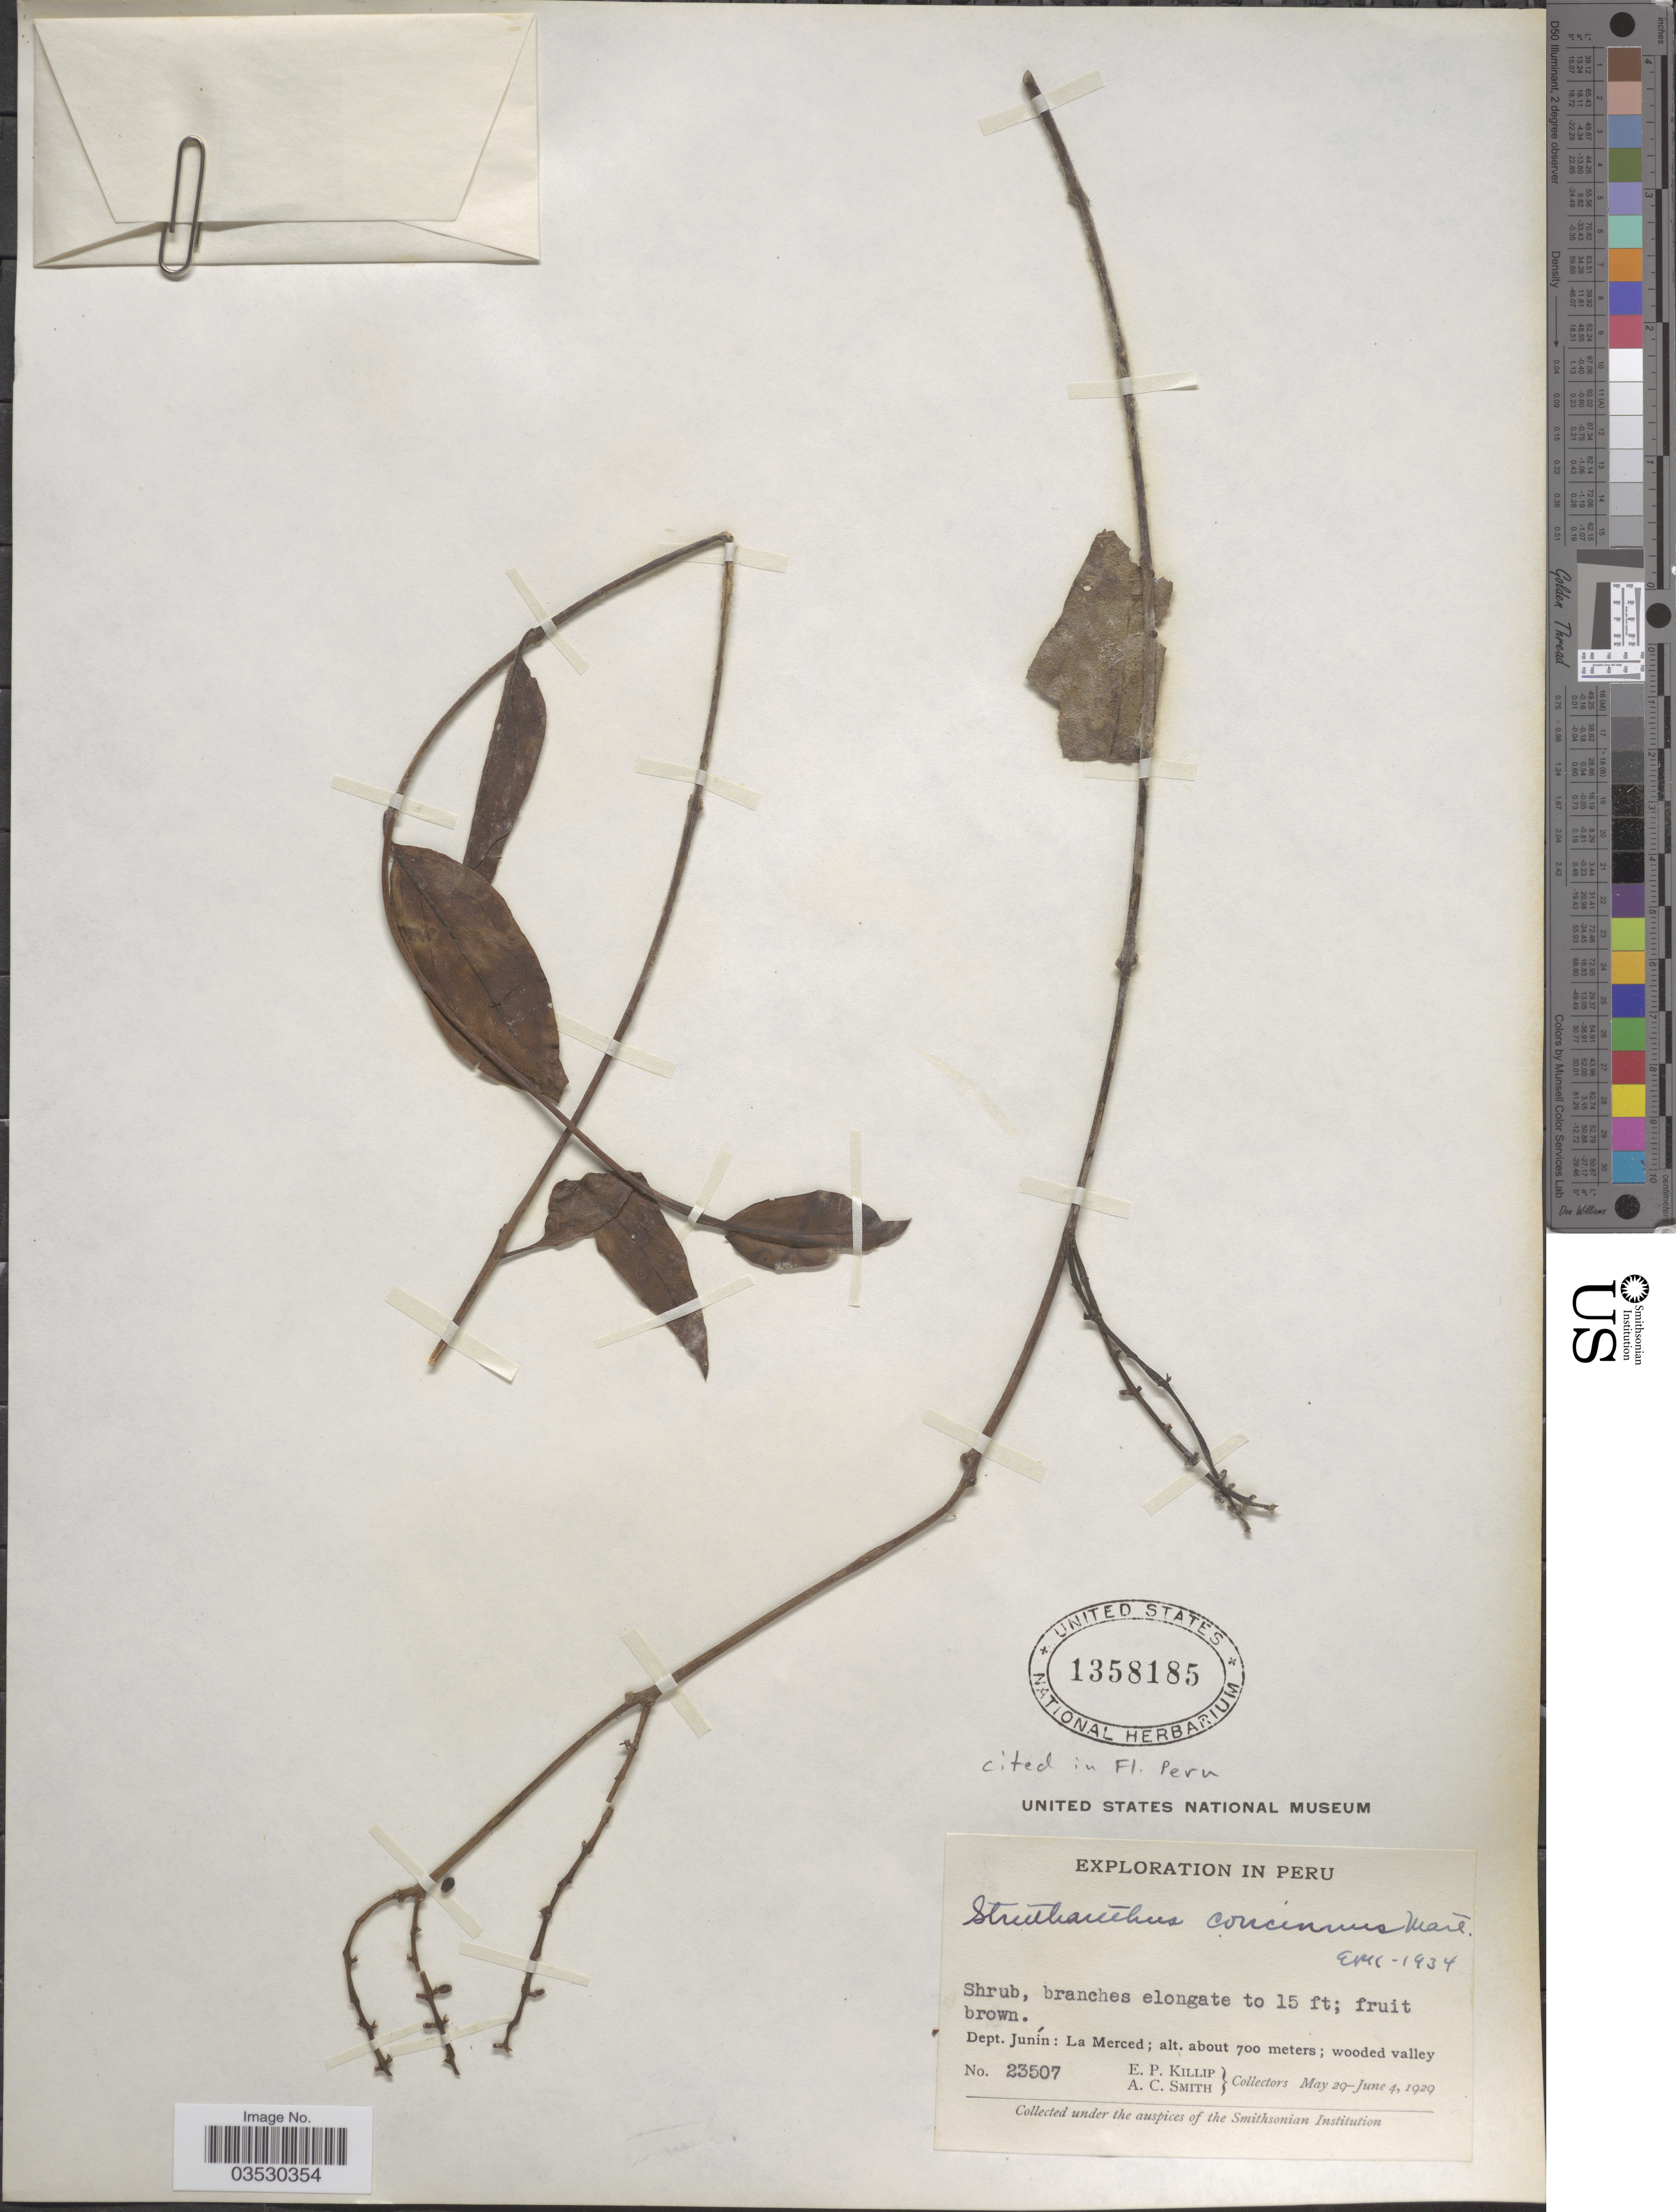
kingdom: Plantae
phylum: Tracheophyta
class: Magnoliopsida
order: Santalales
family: Loranthaceae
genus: Struthanthus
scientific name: Struthanthus concinnus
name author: Mart.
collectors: E. P. Killip & A. C. Smith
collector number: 23507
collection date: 1929-05-29/1929-06-04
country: Peru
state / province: Junín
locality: Dept. Junín: La Merced.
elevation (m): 700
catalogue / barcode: US 1358185